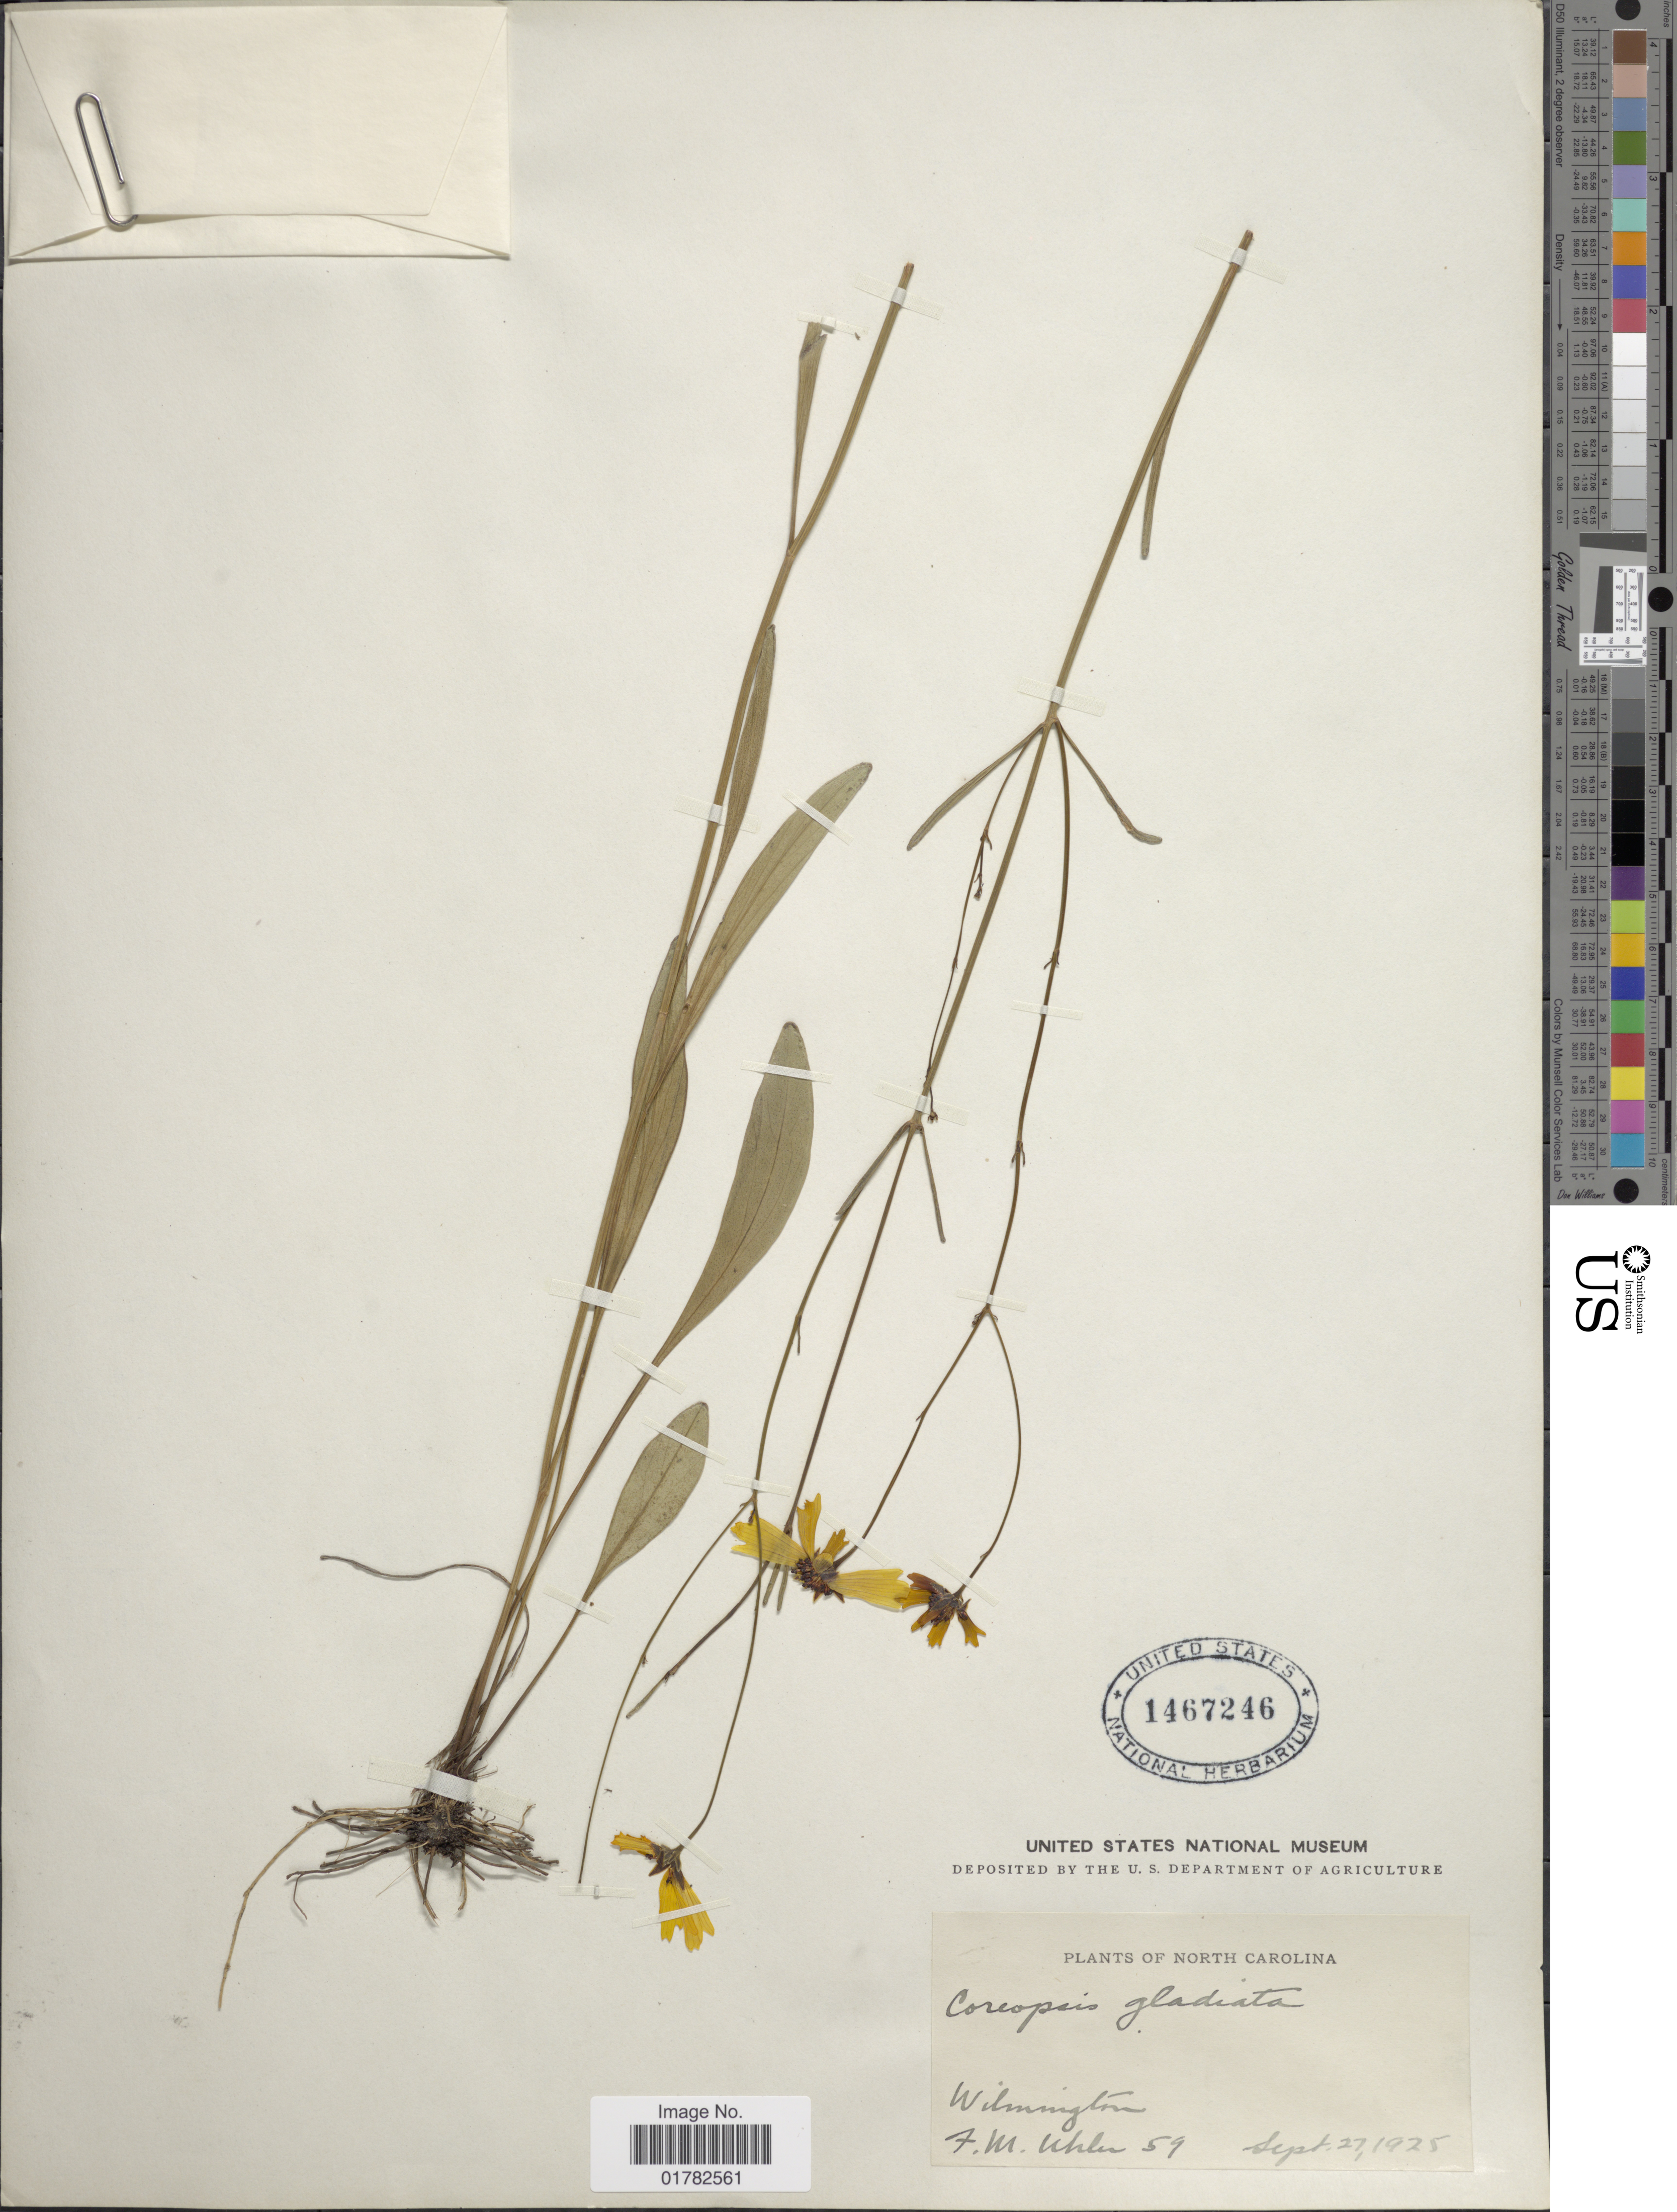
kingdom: Plantae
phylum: Tracheophyta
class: Magnoliopsida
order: Asterales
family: Asteraceae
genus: Coreopsis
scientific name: Coreopsis gladiata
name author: Walter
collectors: F. M. Uhler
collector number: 59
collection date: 1925-09-27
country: United States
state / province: North Carolina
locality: Wilmington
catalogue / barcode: US 1467246